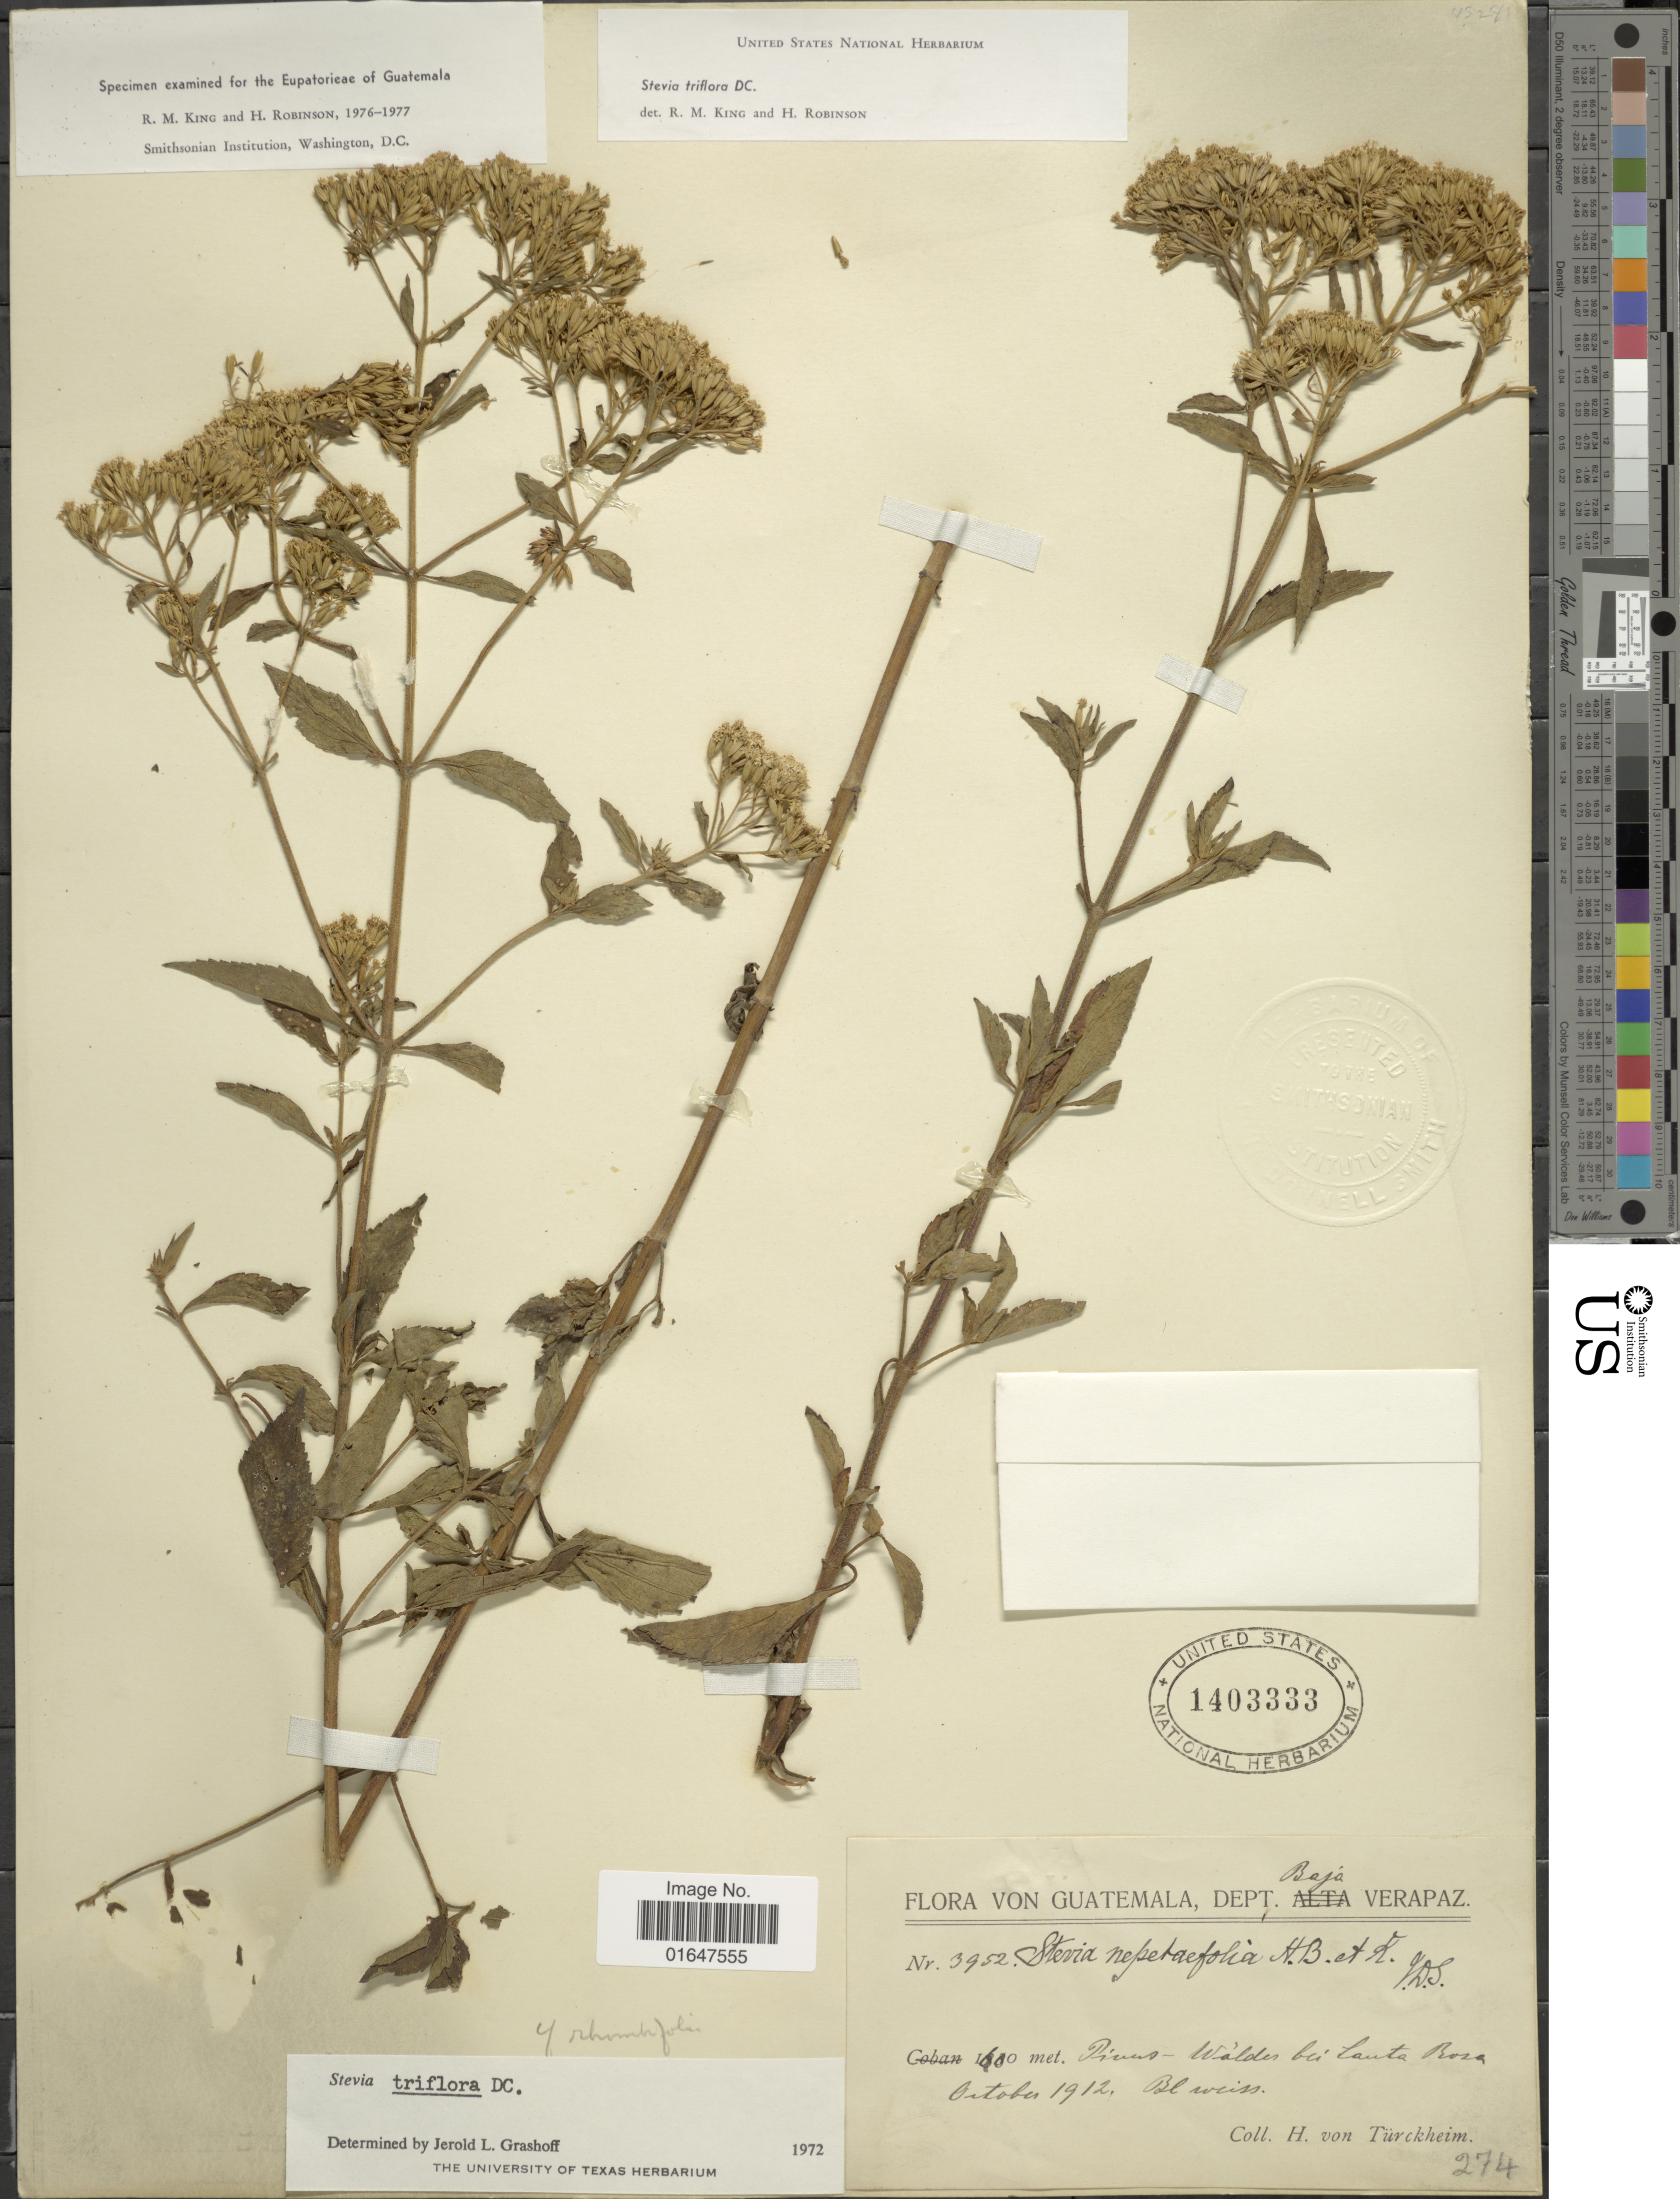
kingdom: Plantae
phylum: Tracheophyta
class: Magnoliopsida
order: Asterales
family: Asteraceae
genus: Stevia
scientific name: Stevia triflora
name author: DC.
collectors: H. von Türckheim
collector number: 3952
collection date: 1912-10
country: Guatemala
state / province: Baja Verapaz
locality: Pinas-Waldes bei Santa Rosa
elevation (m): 1600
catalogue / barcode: US 1403333